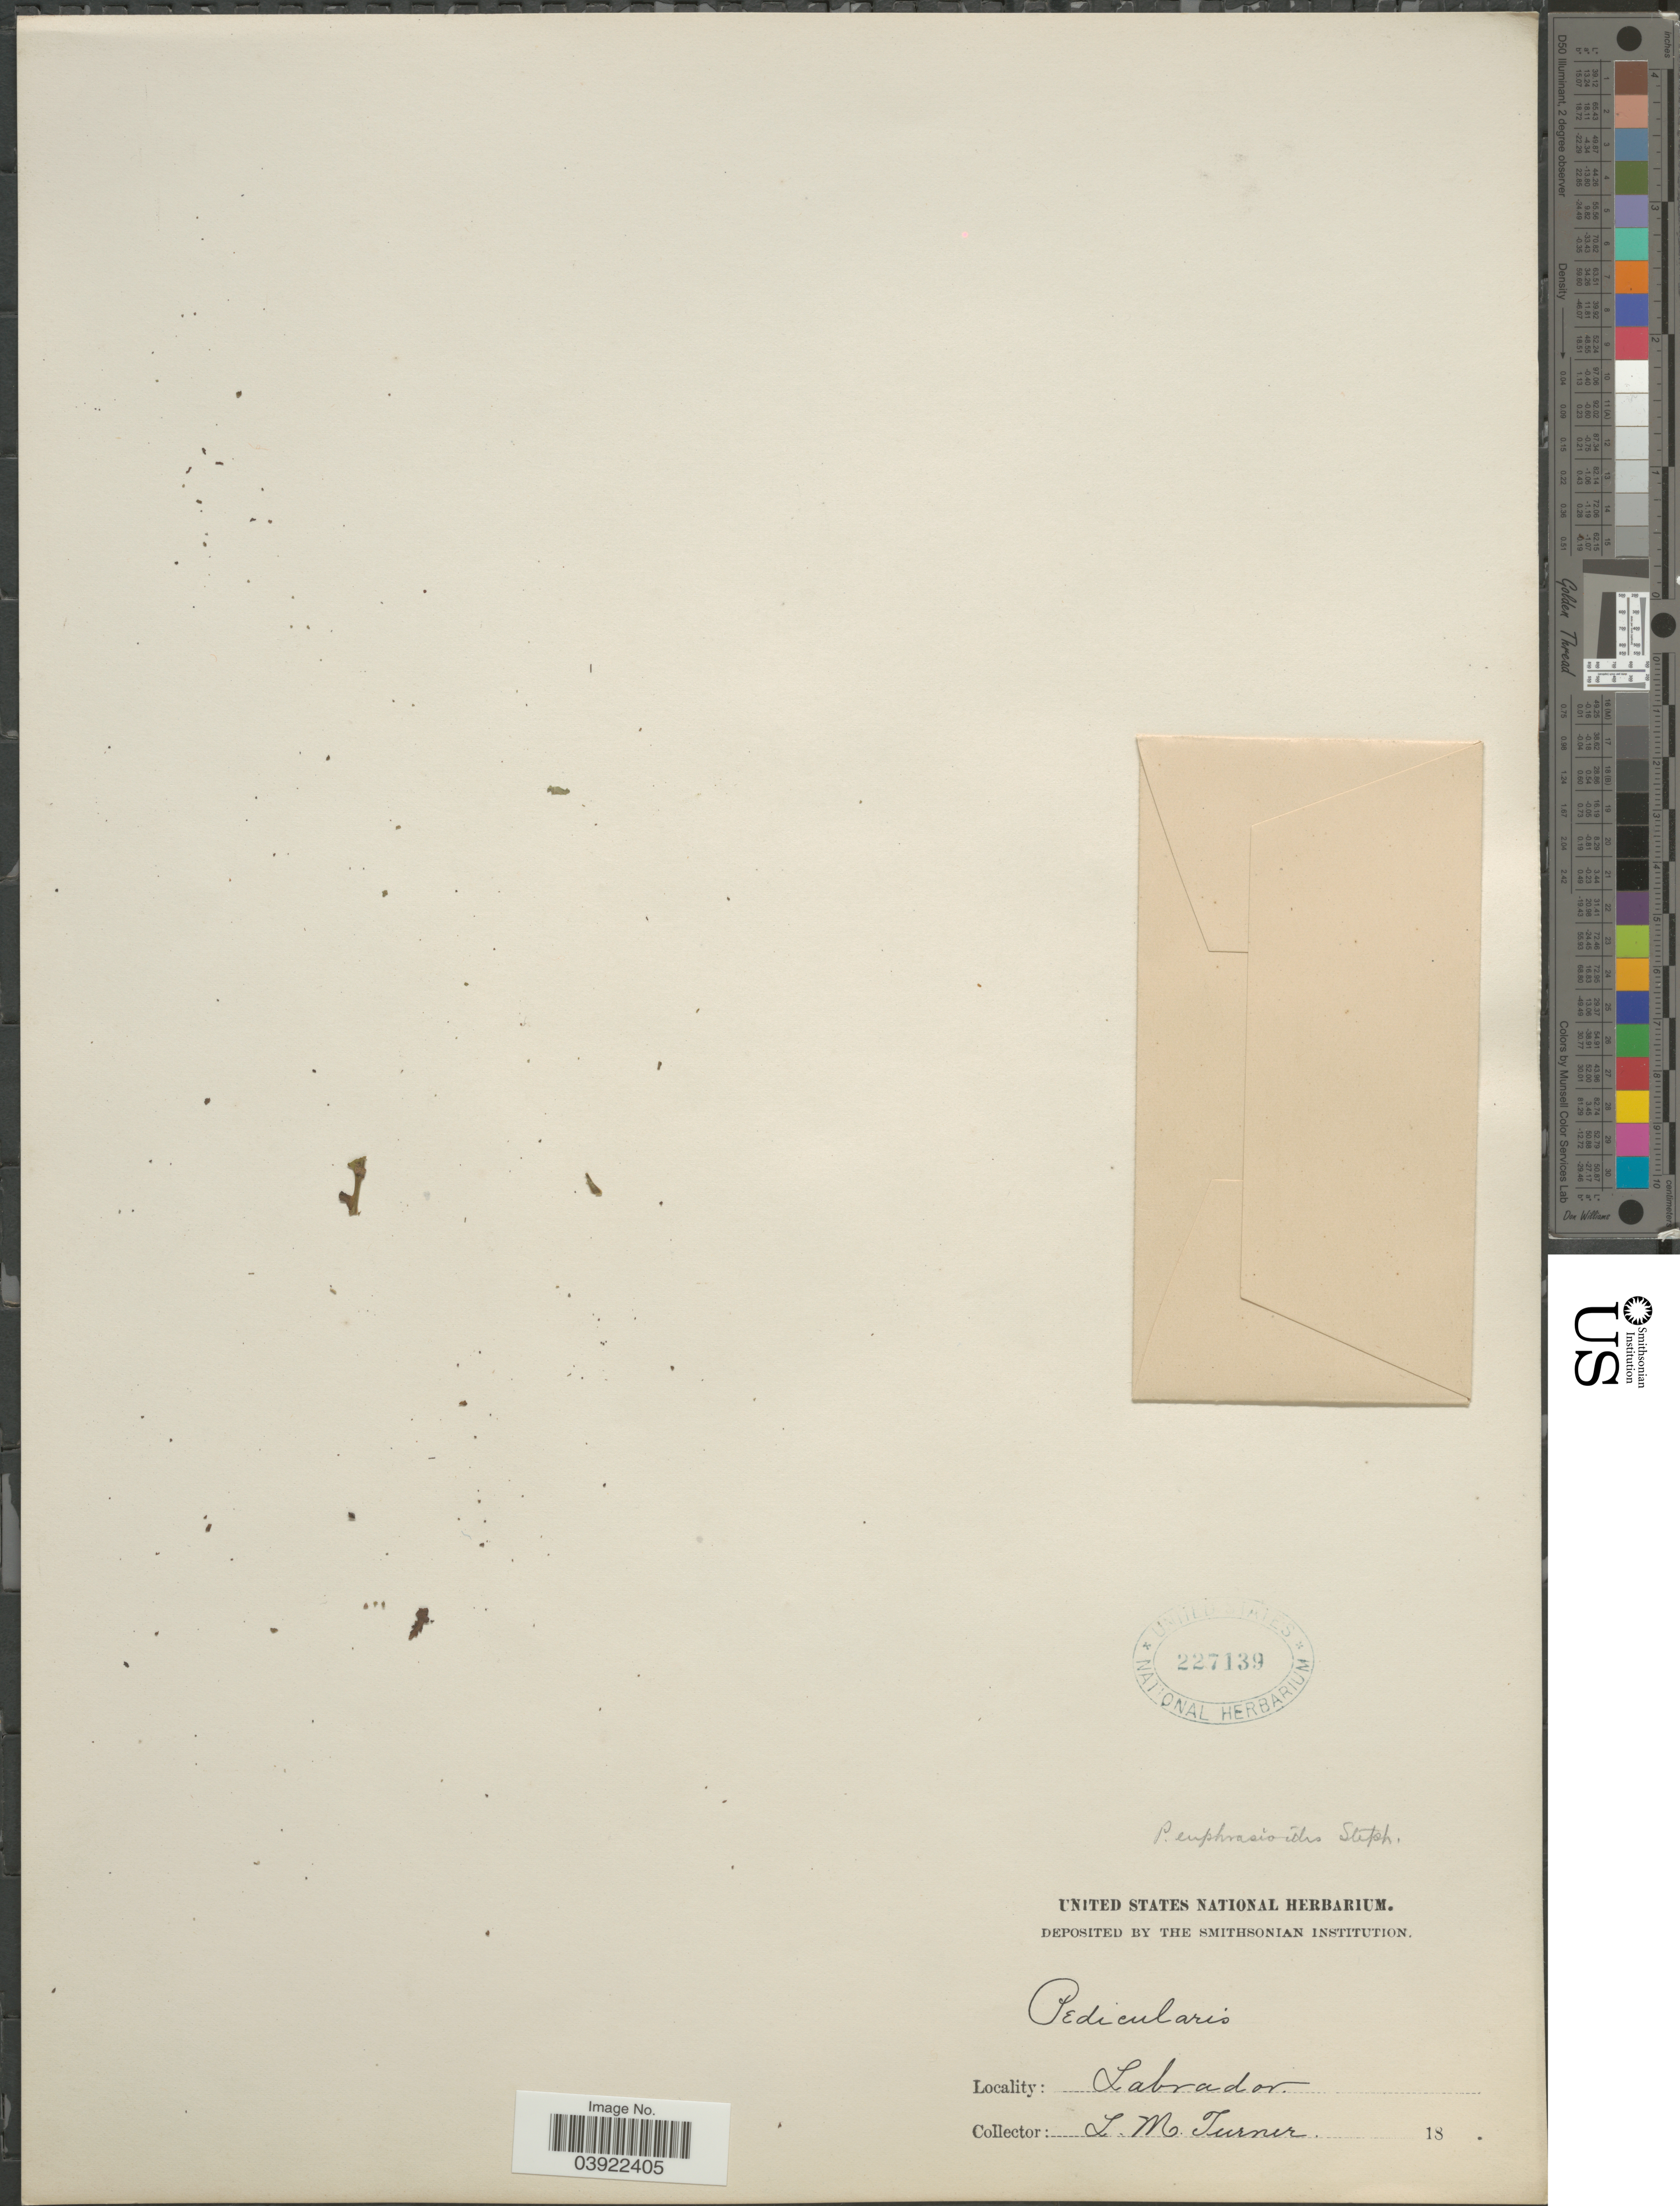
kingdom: Plantae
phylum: Tracheophyta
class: Magnoliopsida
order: Lamiales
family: Orobanchaceae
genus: Pedicularis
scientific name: Pedicularis labradorica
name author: Wirsing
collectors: L. M. Turner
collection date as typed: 18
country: Canada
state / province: Newfoundland and Labrador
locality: Labrador.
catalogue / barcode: US 227139